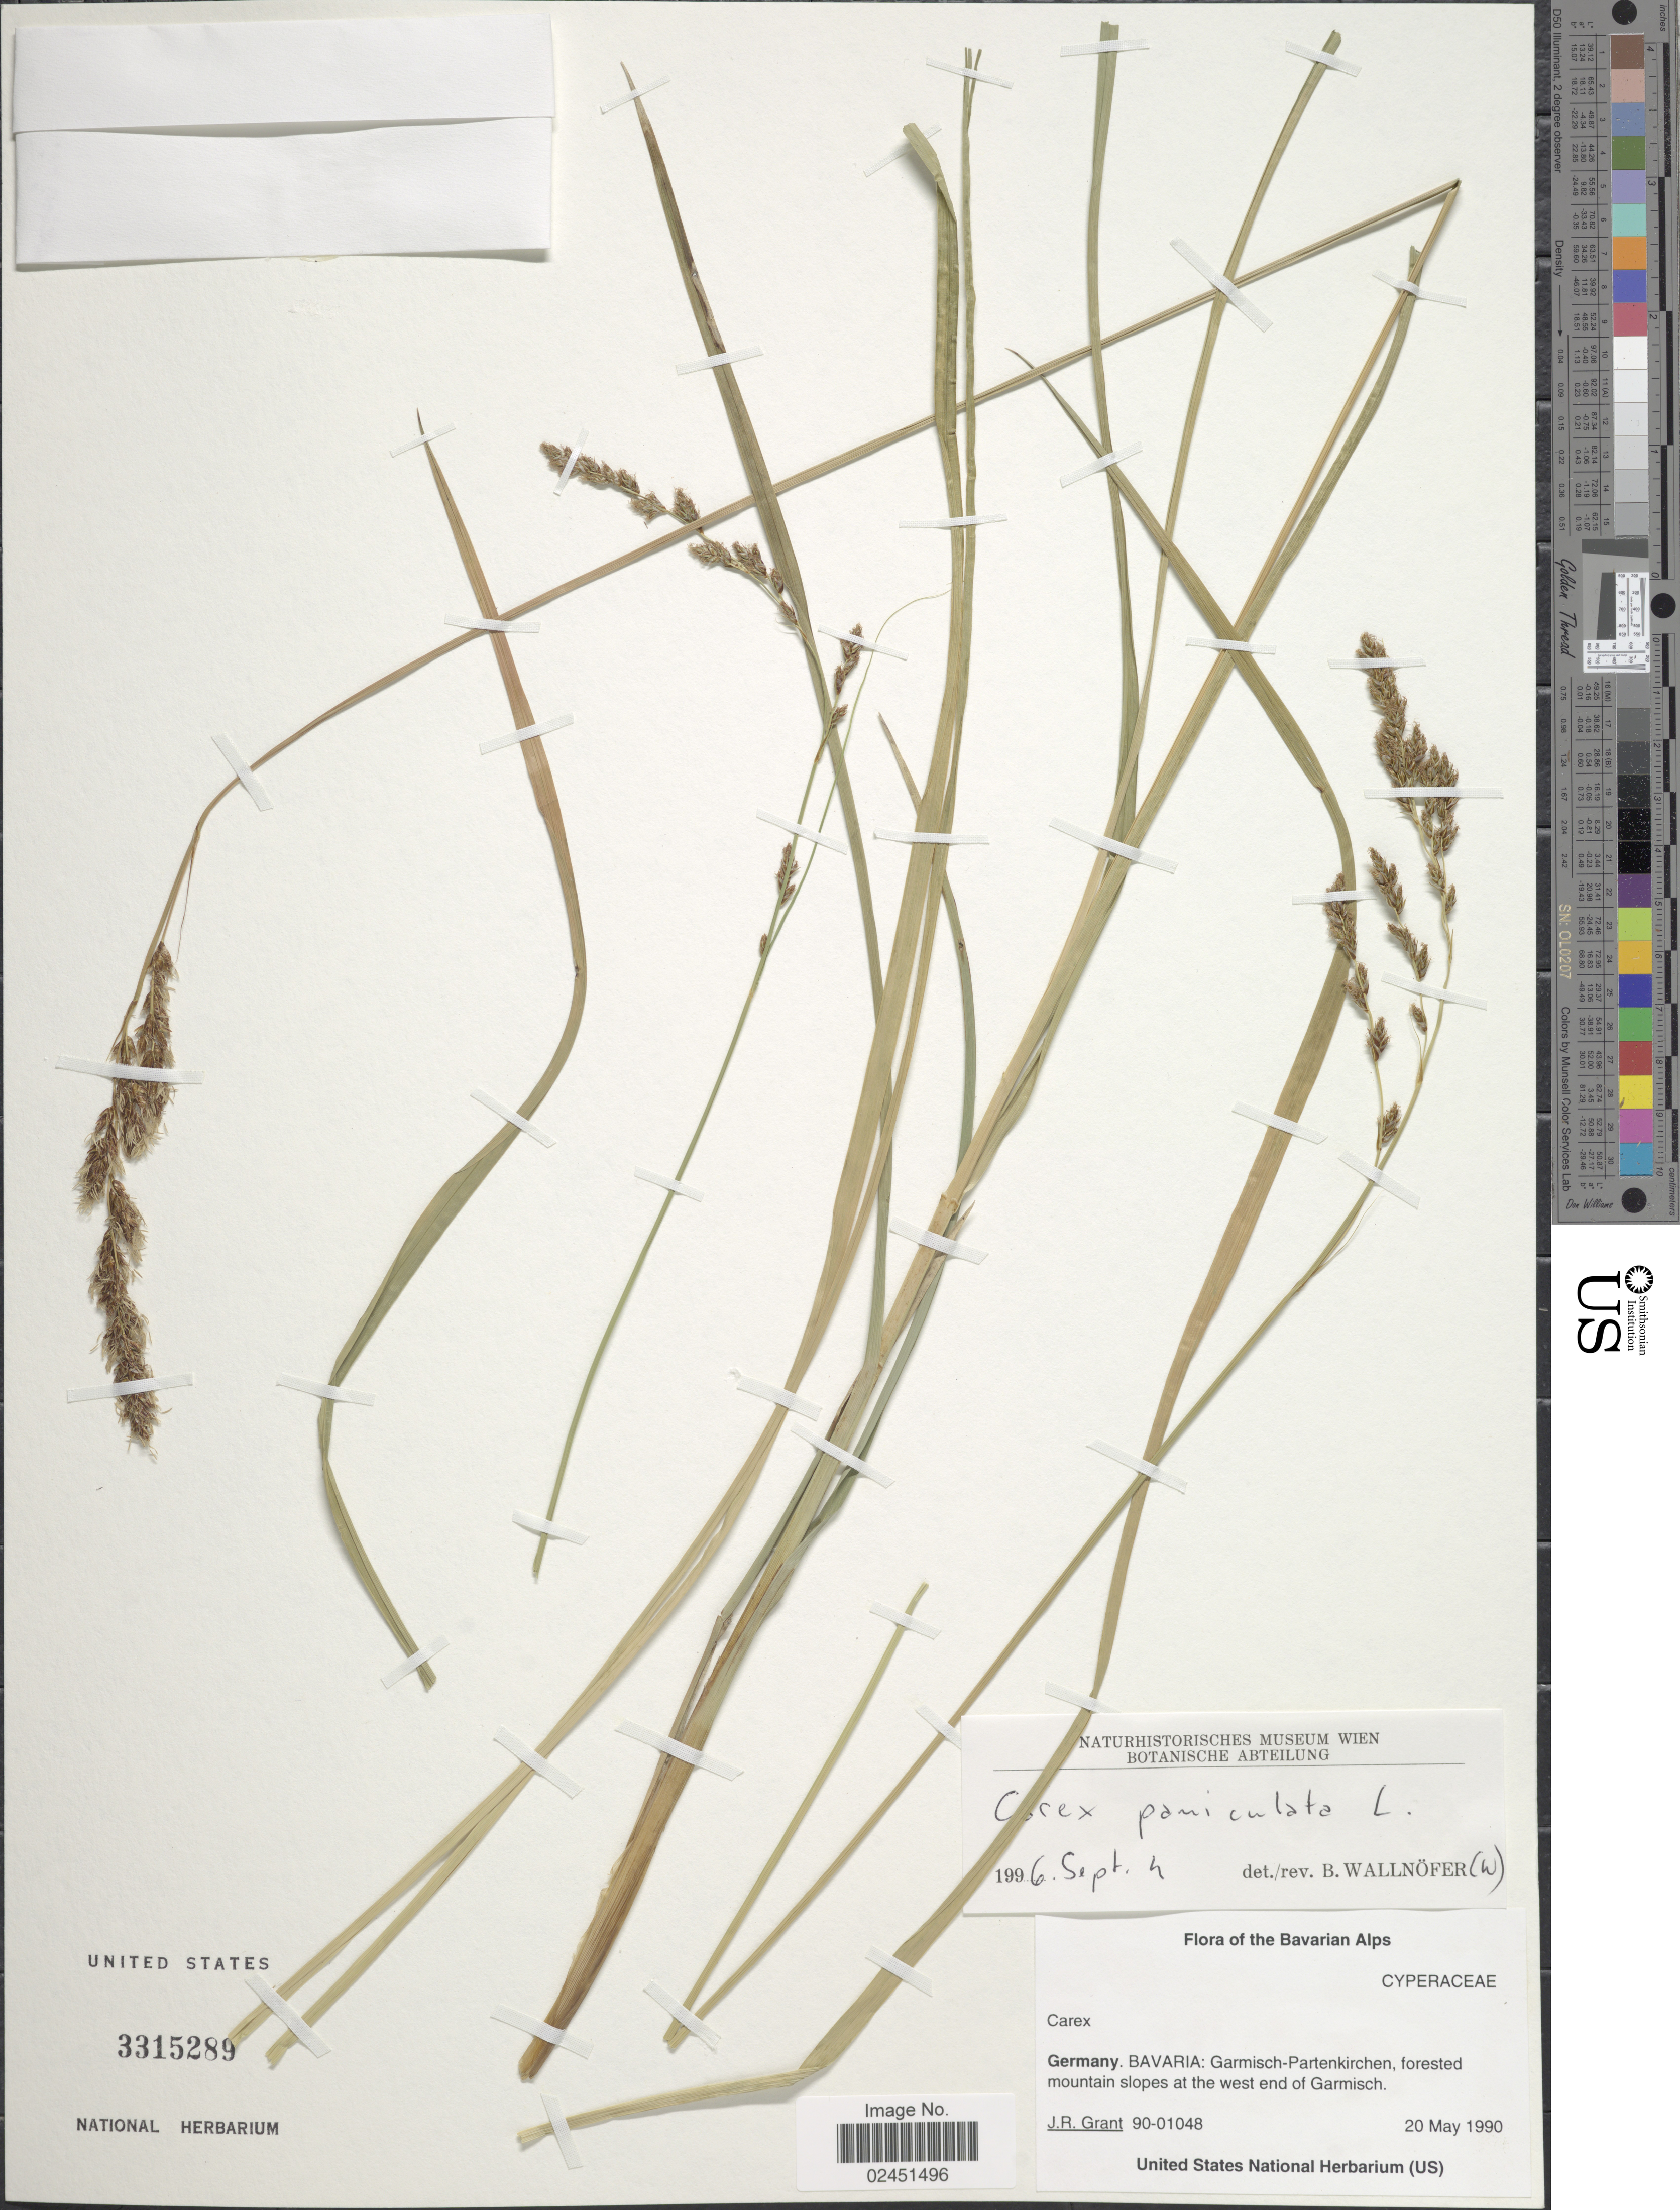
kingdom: Plantae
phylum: Tracheophyta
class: Liliopsida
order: Poales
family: Cyperaceae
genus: Carex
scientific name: Carex paniculata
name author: L.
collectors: J. Grant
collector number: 90-01048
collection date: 1990-05-20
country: Germany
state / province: Bayern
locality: Bavaria: Garmisch- Partenkirchen, forested mountain slopes at the west end of Garmisch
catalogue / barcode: US 3315289